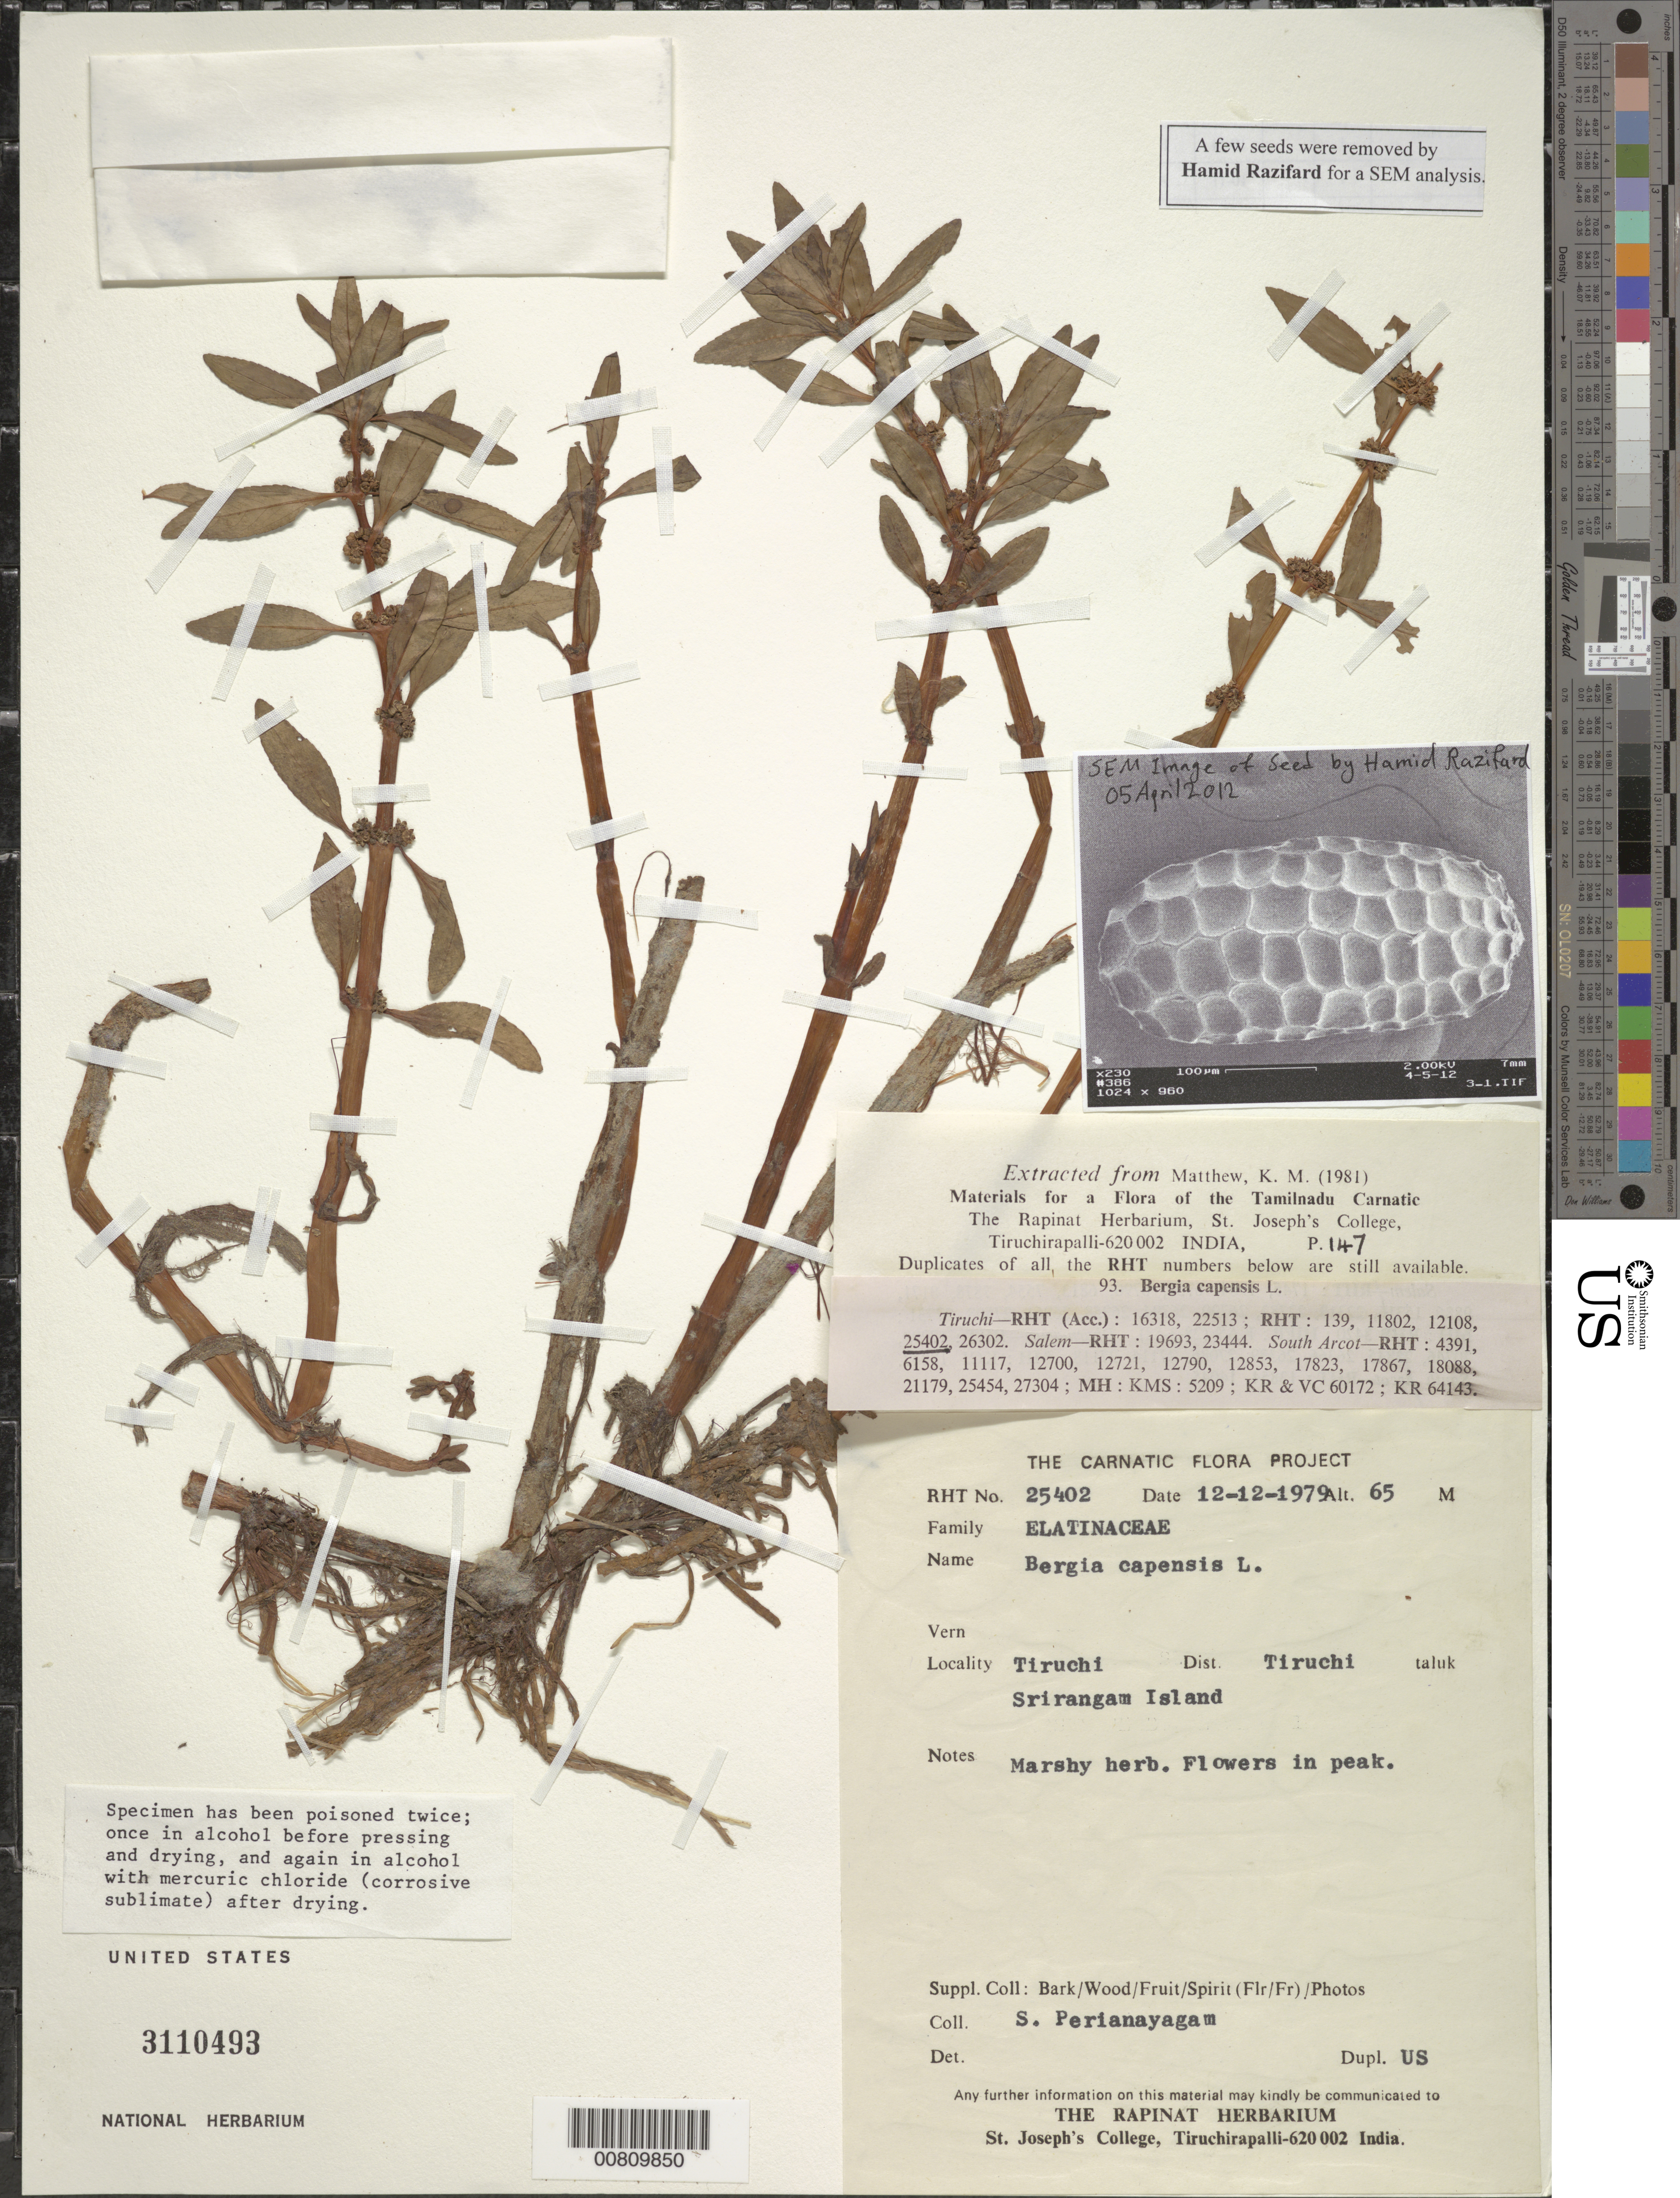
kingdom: Plantae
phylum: Tracheophyta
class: Magnoliopsida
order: Malpighiales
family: Elatinaceae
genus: Bergia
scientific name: Bergia capensis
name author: L.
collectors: S. Perianayagam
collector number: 25402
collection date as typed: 12 Dec 1979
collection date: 1979-12-12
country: India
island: Srirangam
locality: Carnatic, Tiruchi.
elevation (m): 65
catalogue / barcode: US 3110493